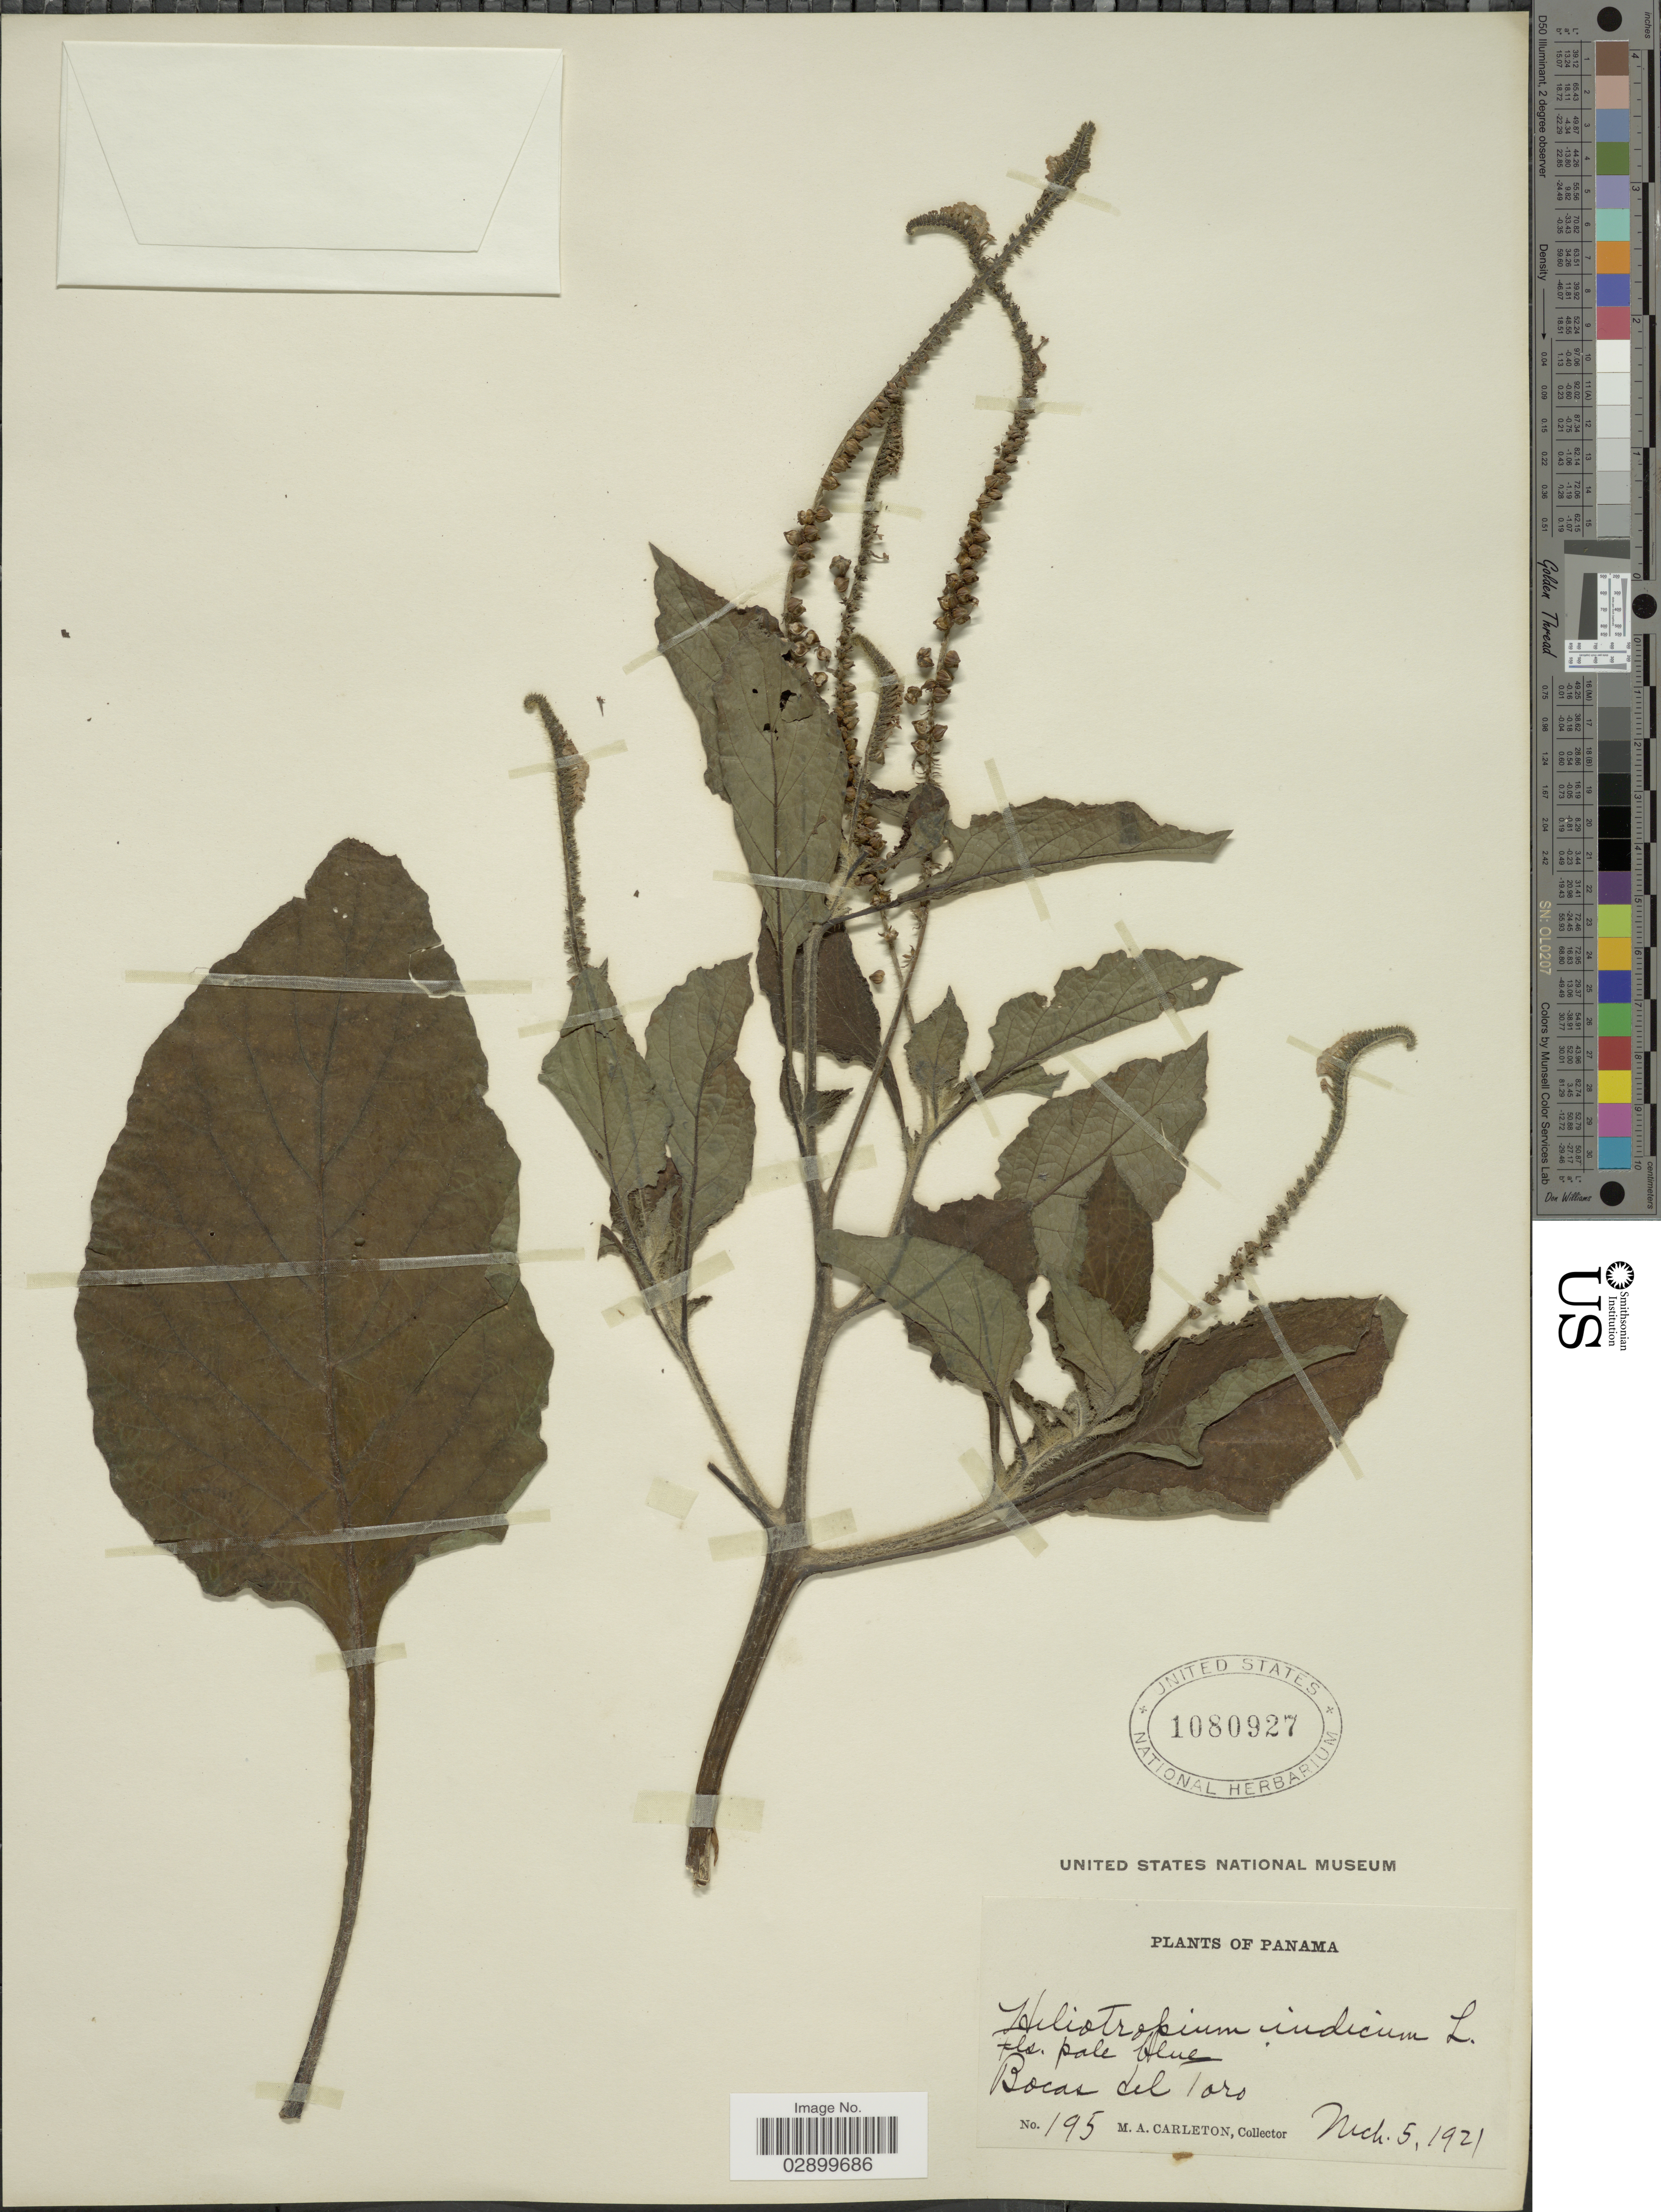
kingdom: Plantae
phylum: Tracheophyta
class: Magnoliopsida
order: Boraginales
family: Heliotropiaceae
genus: Heliotropium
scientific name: Heliotropium indicum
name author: L.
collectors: M. A. Carleton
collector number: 195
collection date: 1921-03-05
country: Panama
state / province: Bocas del Toro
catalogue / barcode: US 1080927